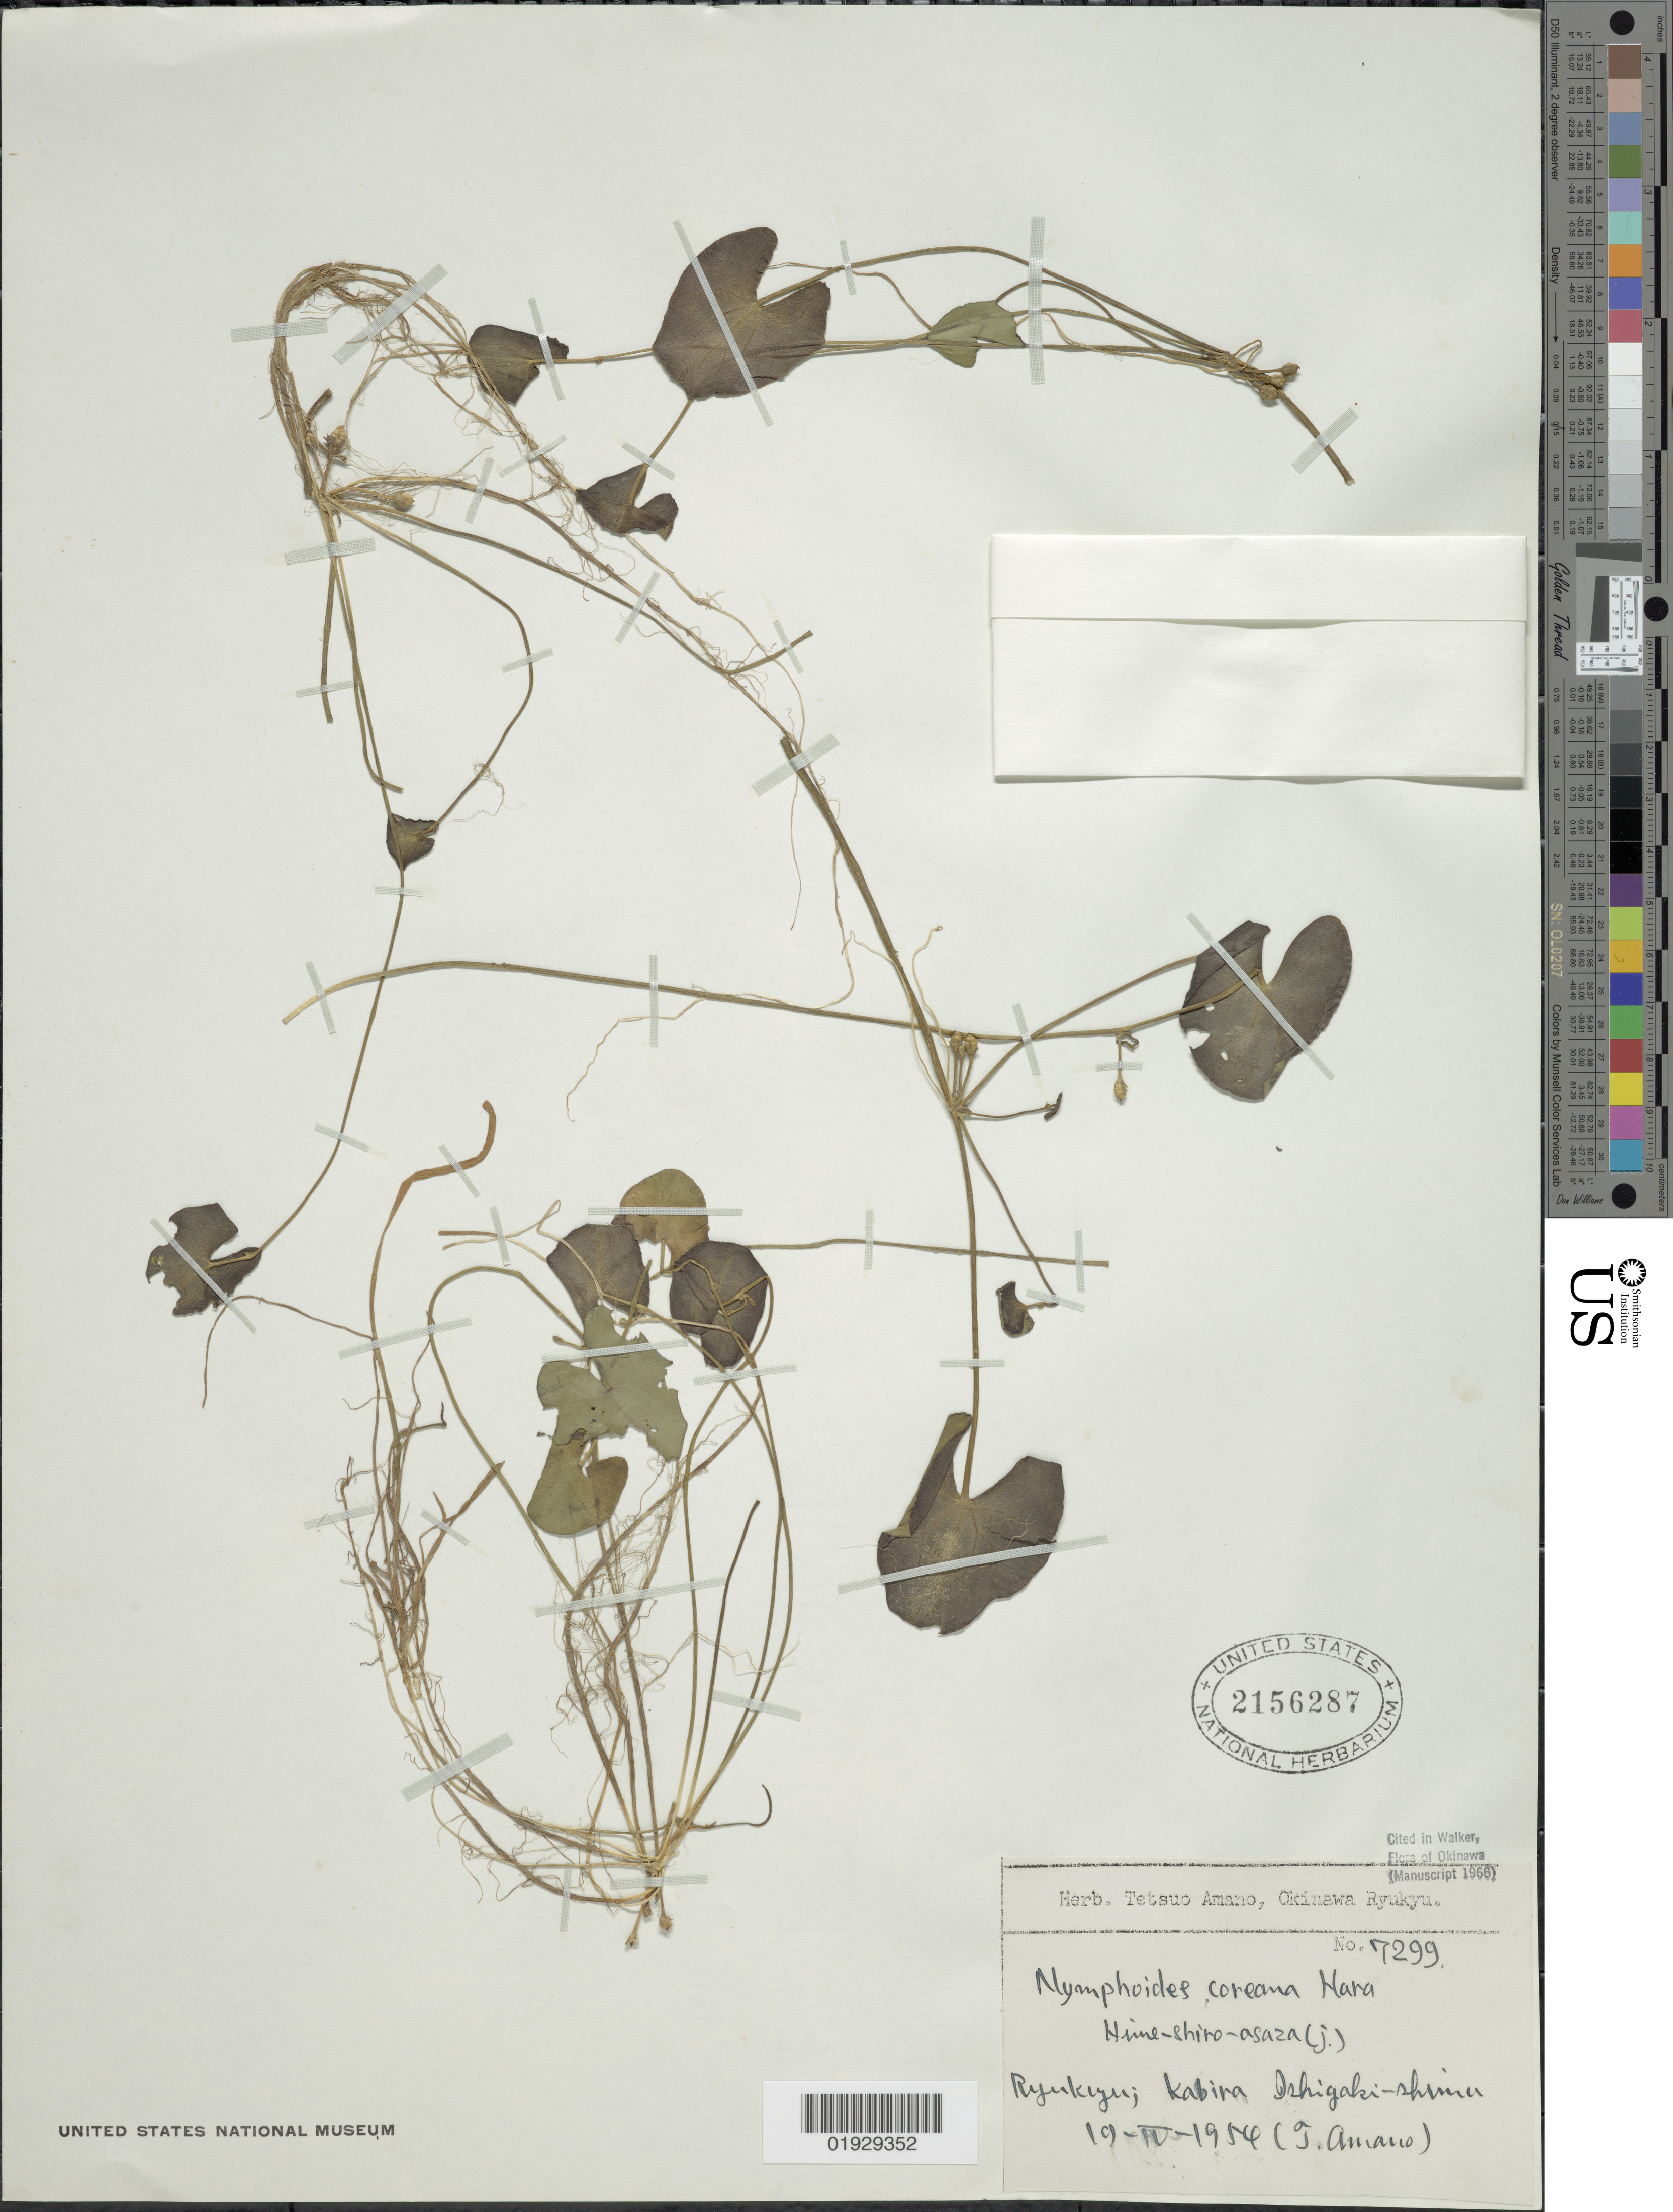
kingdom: Plantae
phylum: Tracheophyta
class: Magnoliopsida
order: Asterales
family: Menyanthaceae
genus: Nymphoides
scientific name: Nymphoides coreana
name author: (H. Lév.) H. Hara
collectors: T. Amano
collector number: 7299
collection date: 1954-04-19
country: Japan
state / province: Okinawa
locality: Okinawa, Ryukyu. Kabira Ishigaki-shimu.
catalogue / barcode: US 2156287